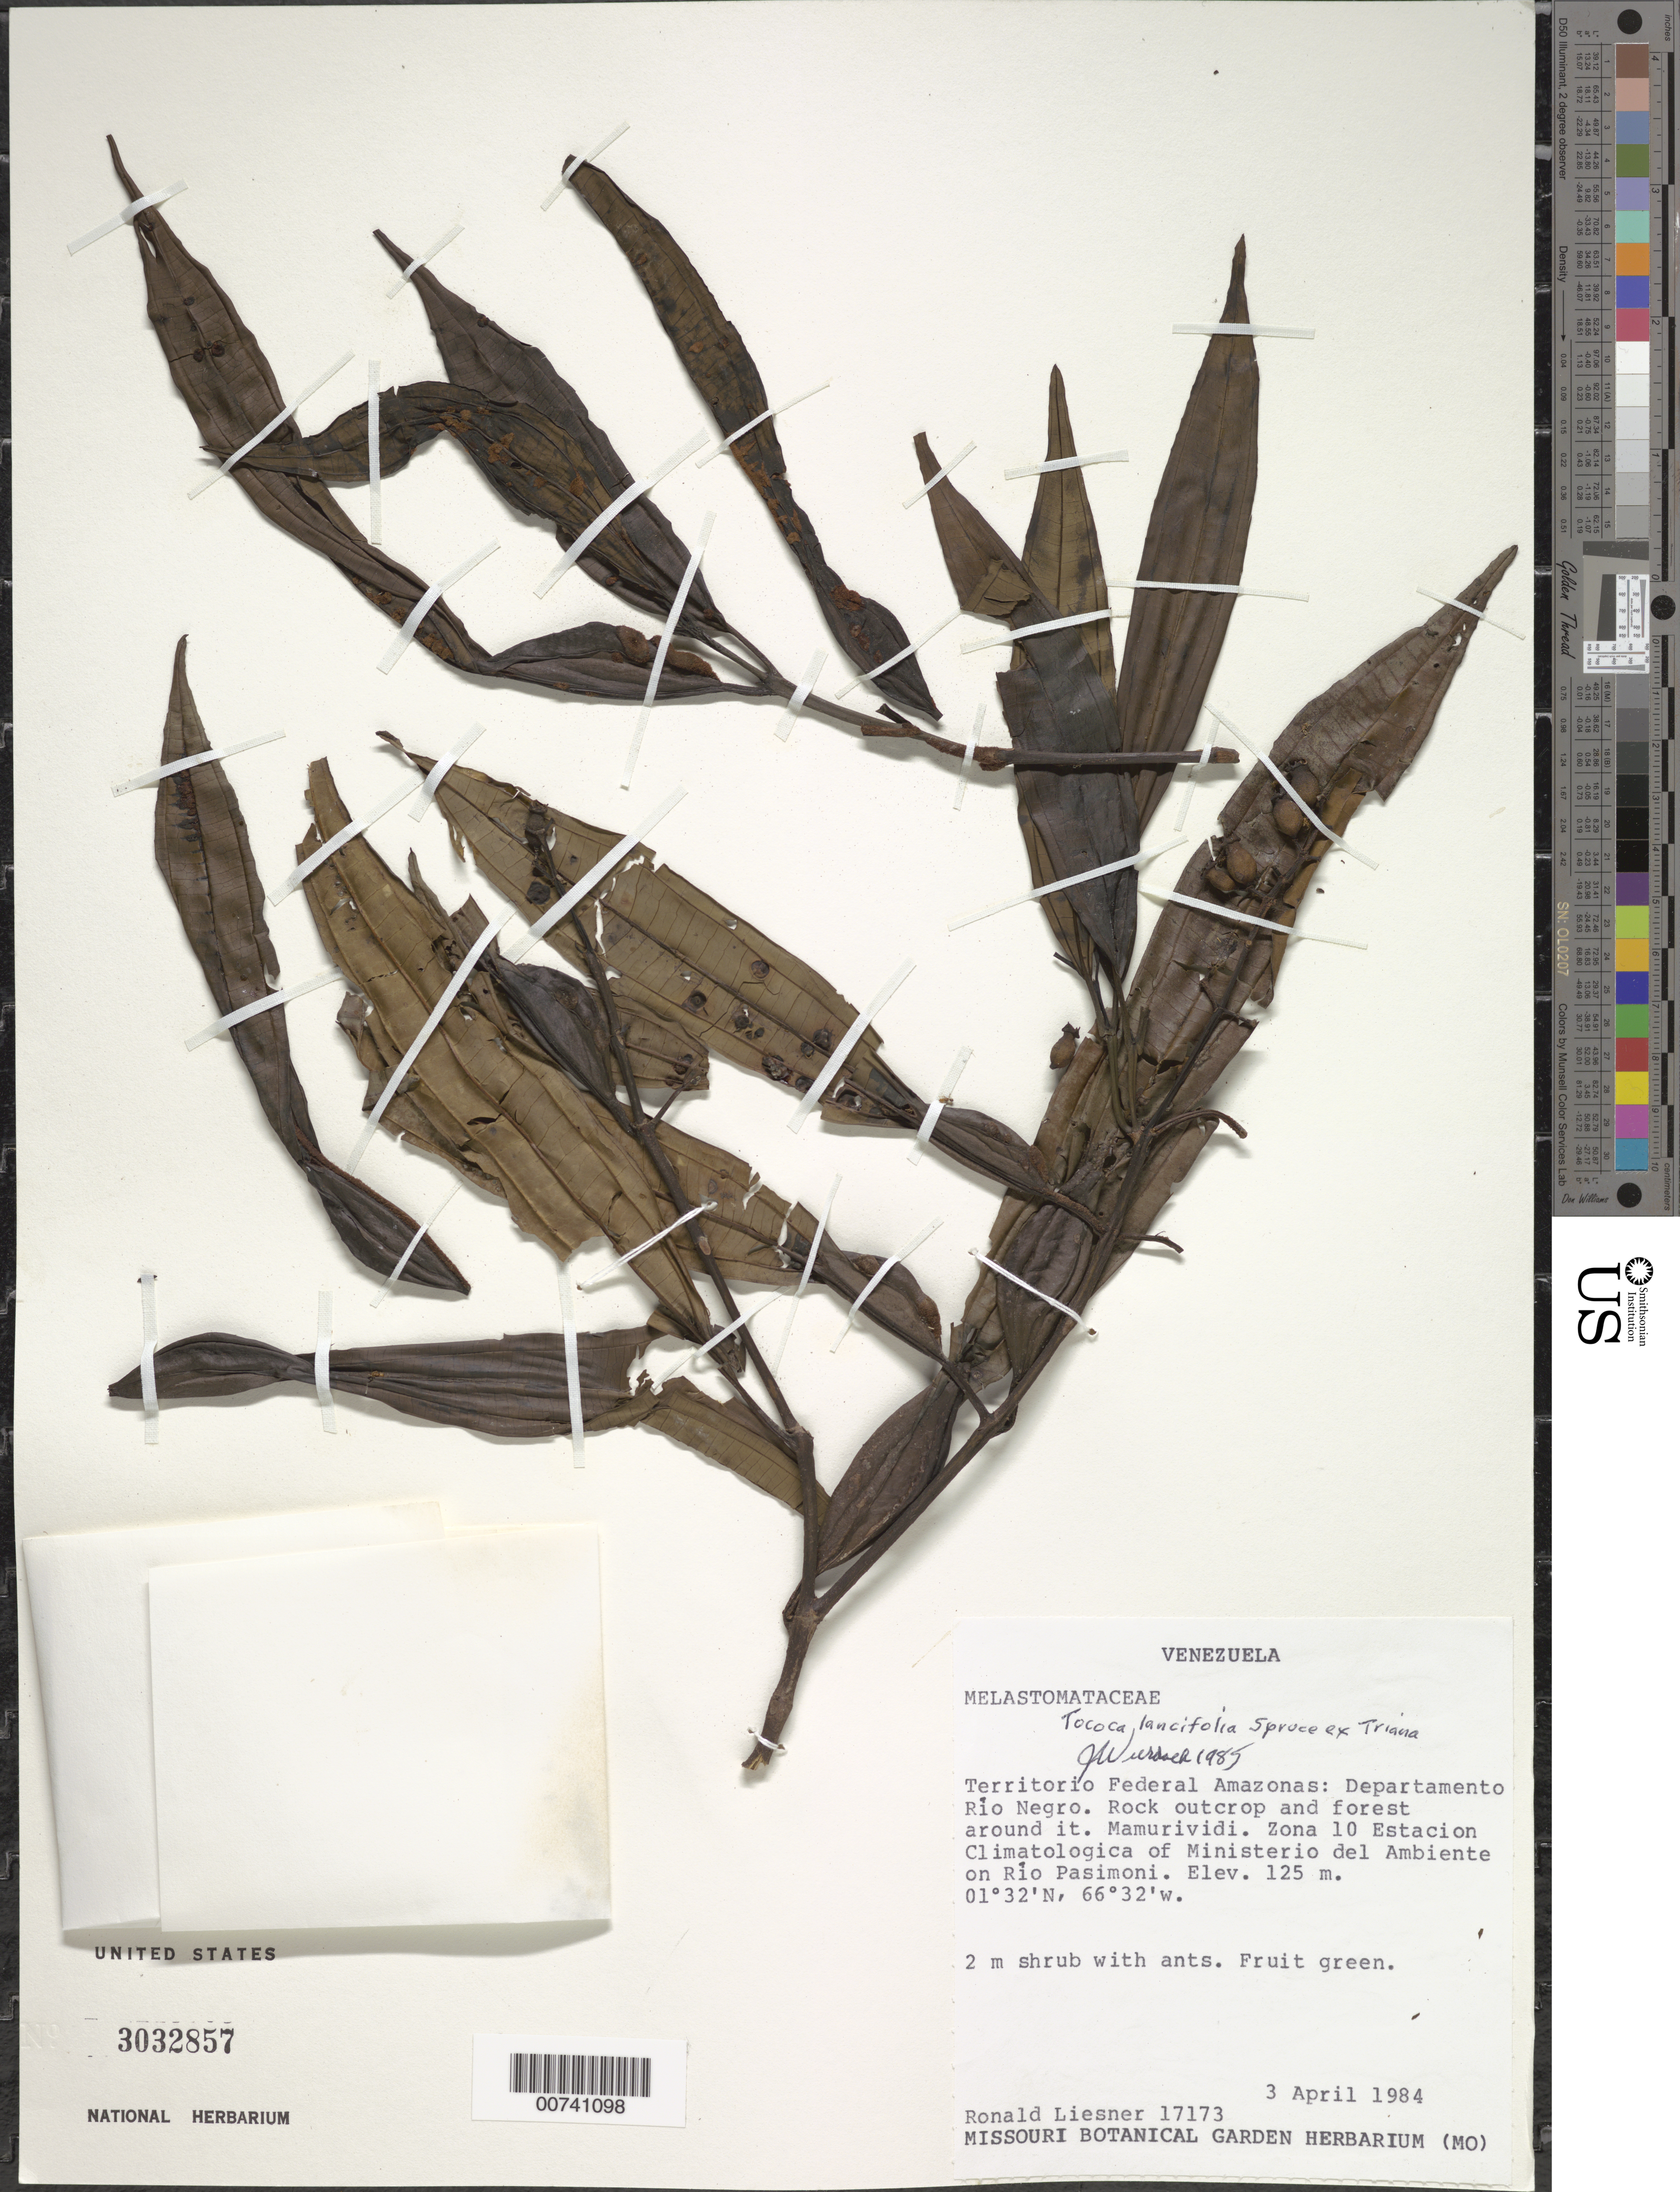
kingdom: Plantae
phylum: Tracheophyta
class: Magnoliopsida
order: Myrtales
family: Melastomataceae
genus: Tococa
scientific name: Tococa lancifolia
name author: Spruce ex Triana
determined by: Wurdack, John J., (US), US (UNITED STATES)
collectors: R. L. Liesner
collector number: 17173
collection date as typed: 3-Apr-84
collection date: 1984-04-03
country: Venezuela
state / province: Amazonas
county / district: Río Negro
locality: Mamurividi. Zona 10 Estacion Climatologica of Ministerío del Ambiente on Río Pasimoni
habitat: Rock outcrop and forest around it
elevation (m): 125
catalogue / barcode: US 3032857